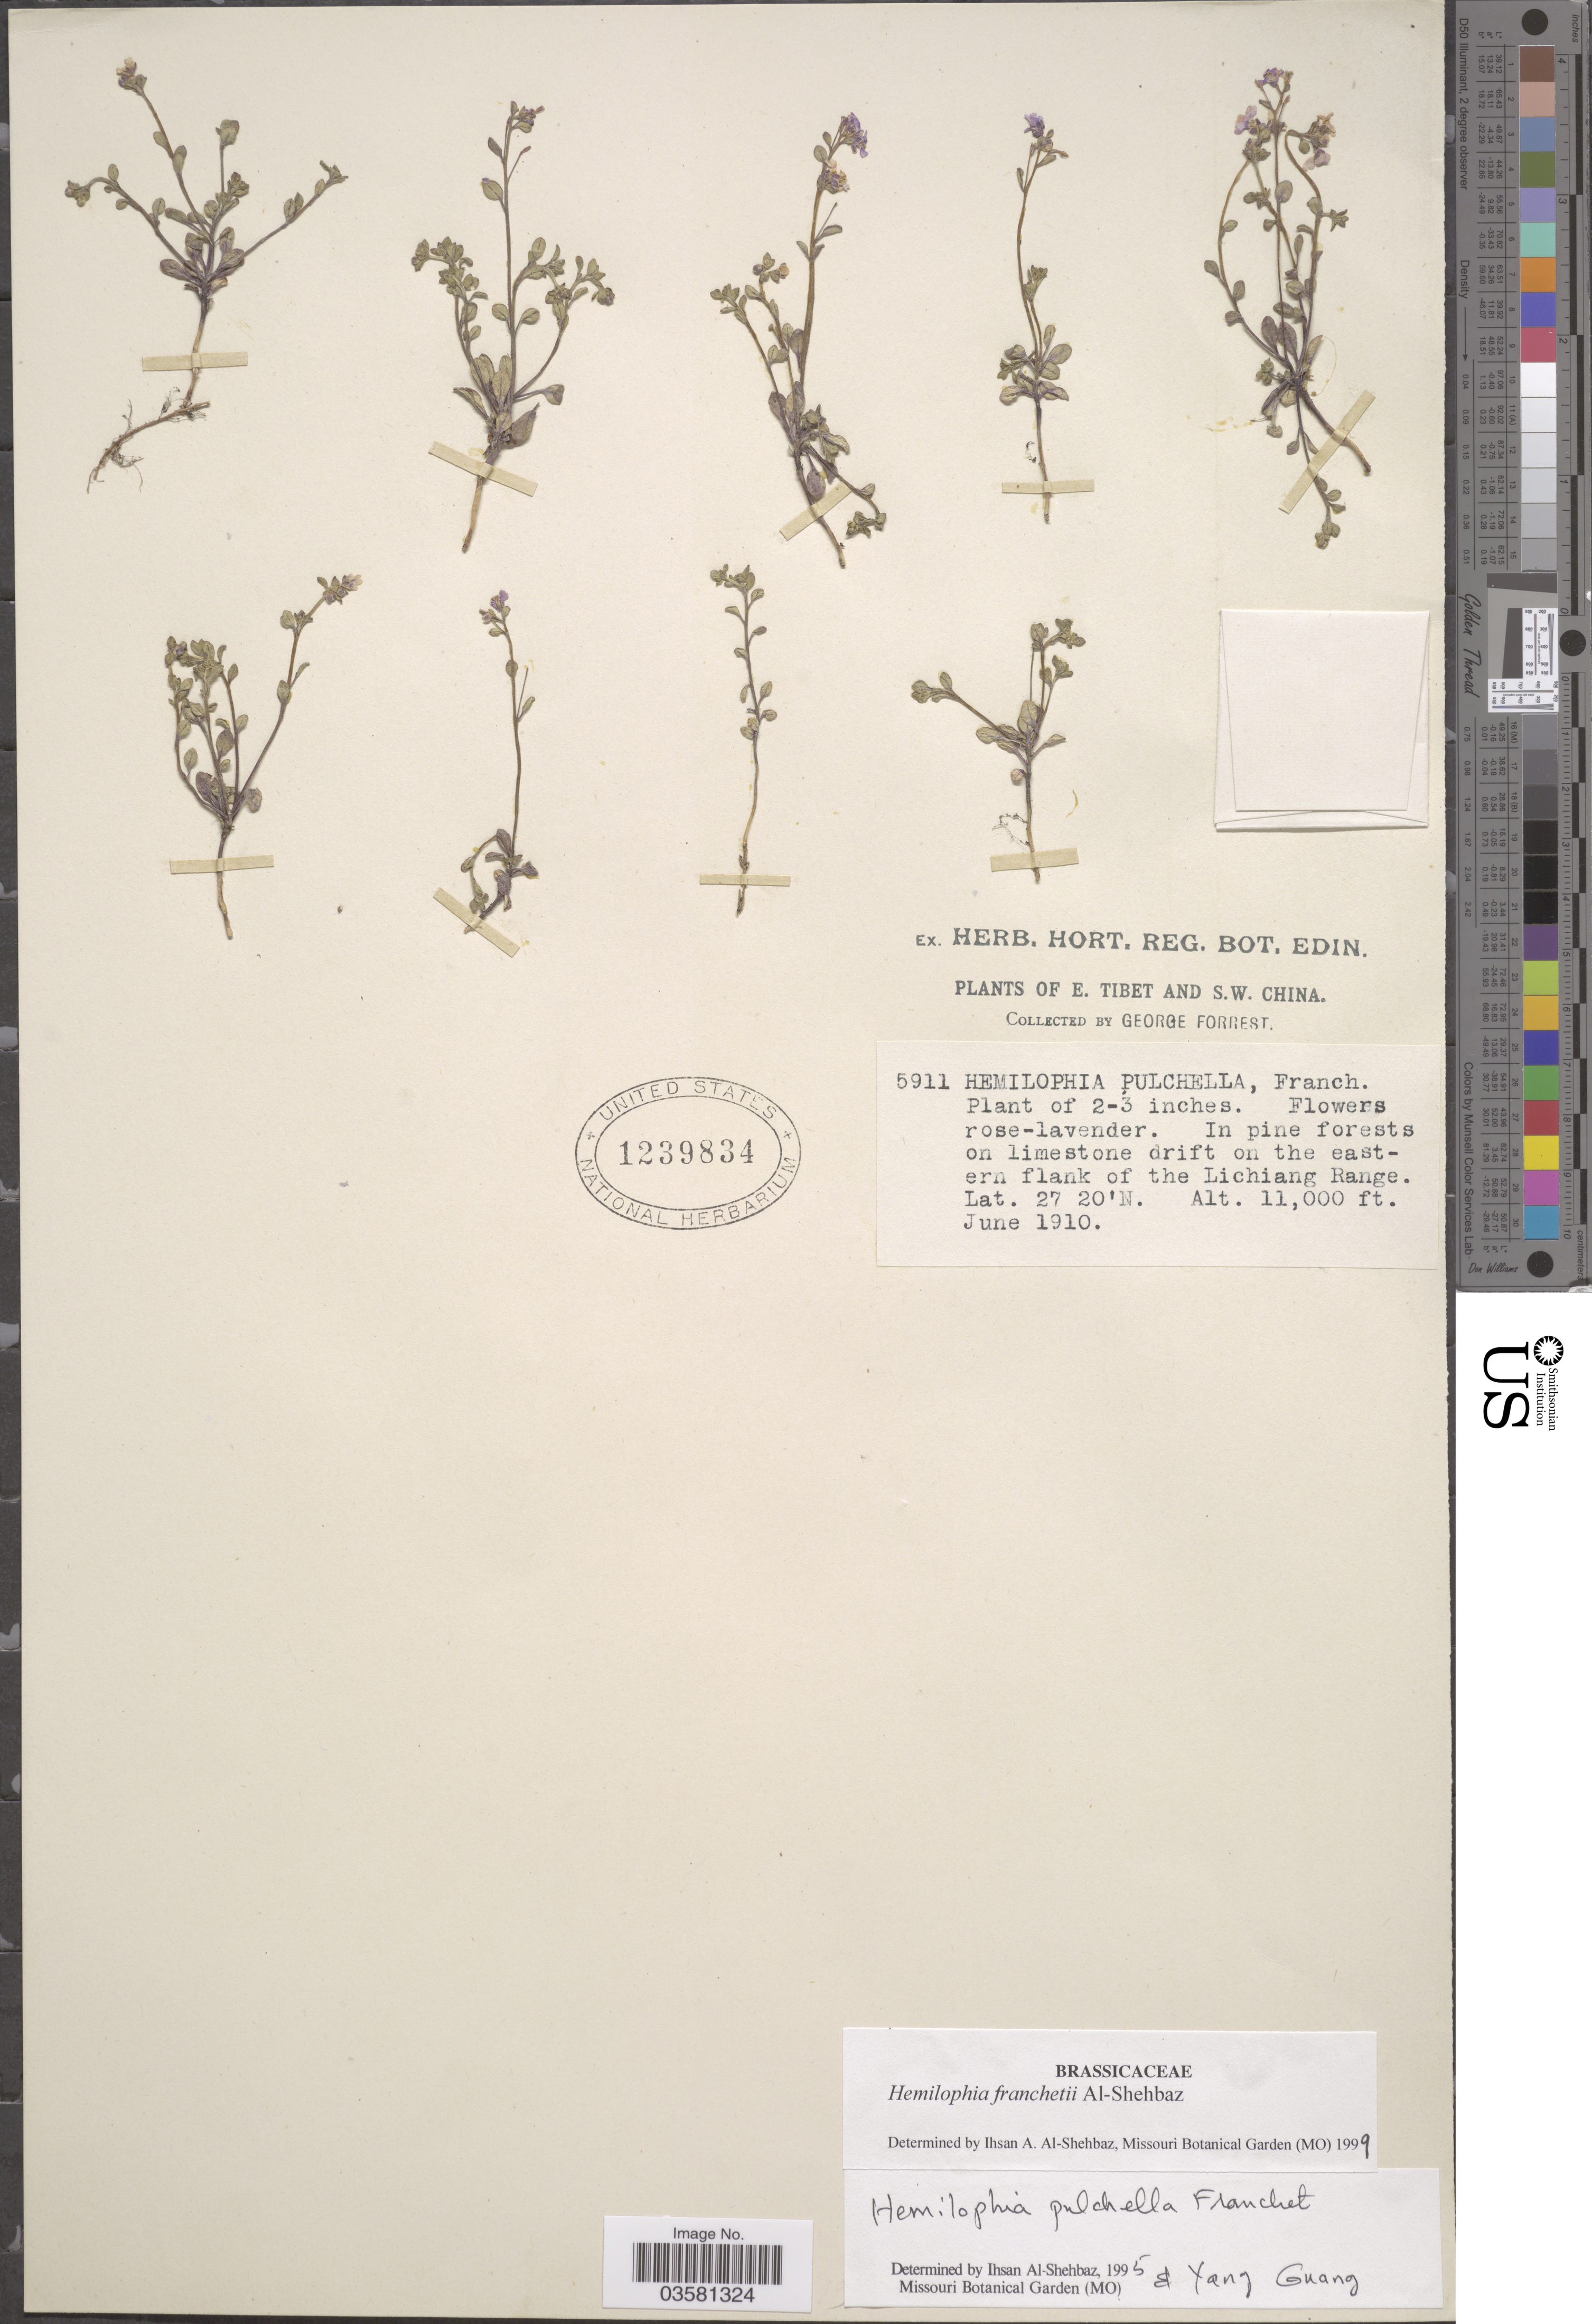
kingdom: Plantae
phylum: Tracheophyta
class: Magnoliopsida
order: Brassicales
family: Brassicaceae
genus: Hemilophia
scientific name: Hemilophia franchetii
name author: Al-Shehbaz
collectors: G. Forrest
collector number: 5911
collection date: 1910-06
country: China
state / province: Xizang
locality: E. Tibet and S.W. China. Eastern flank of the Lichiang Range.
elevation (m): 3353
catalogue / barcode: US 1239834